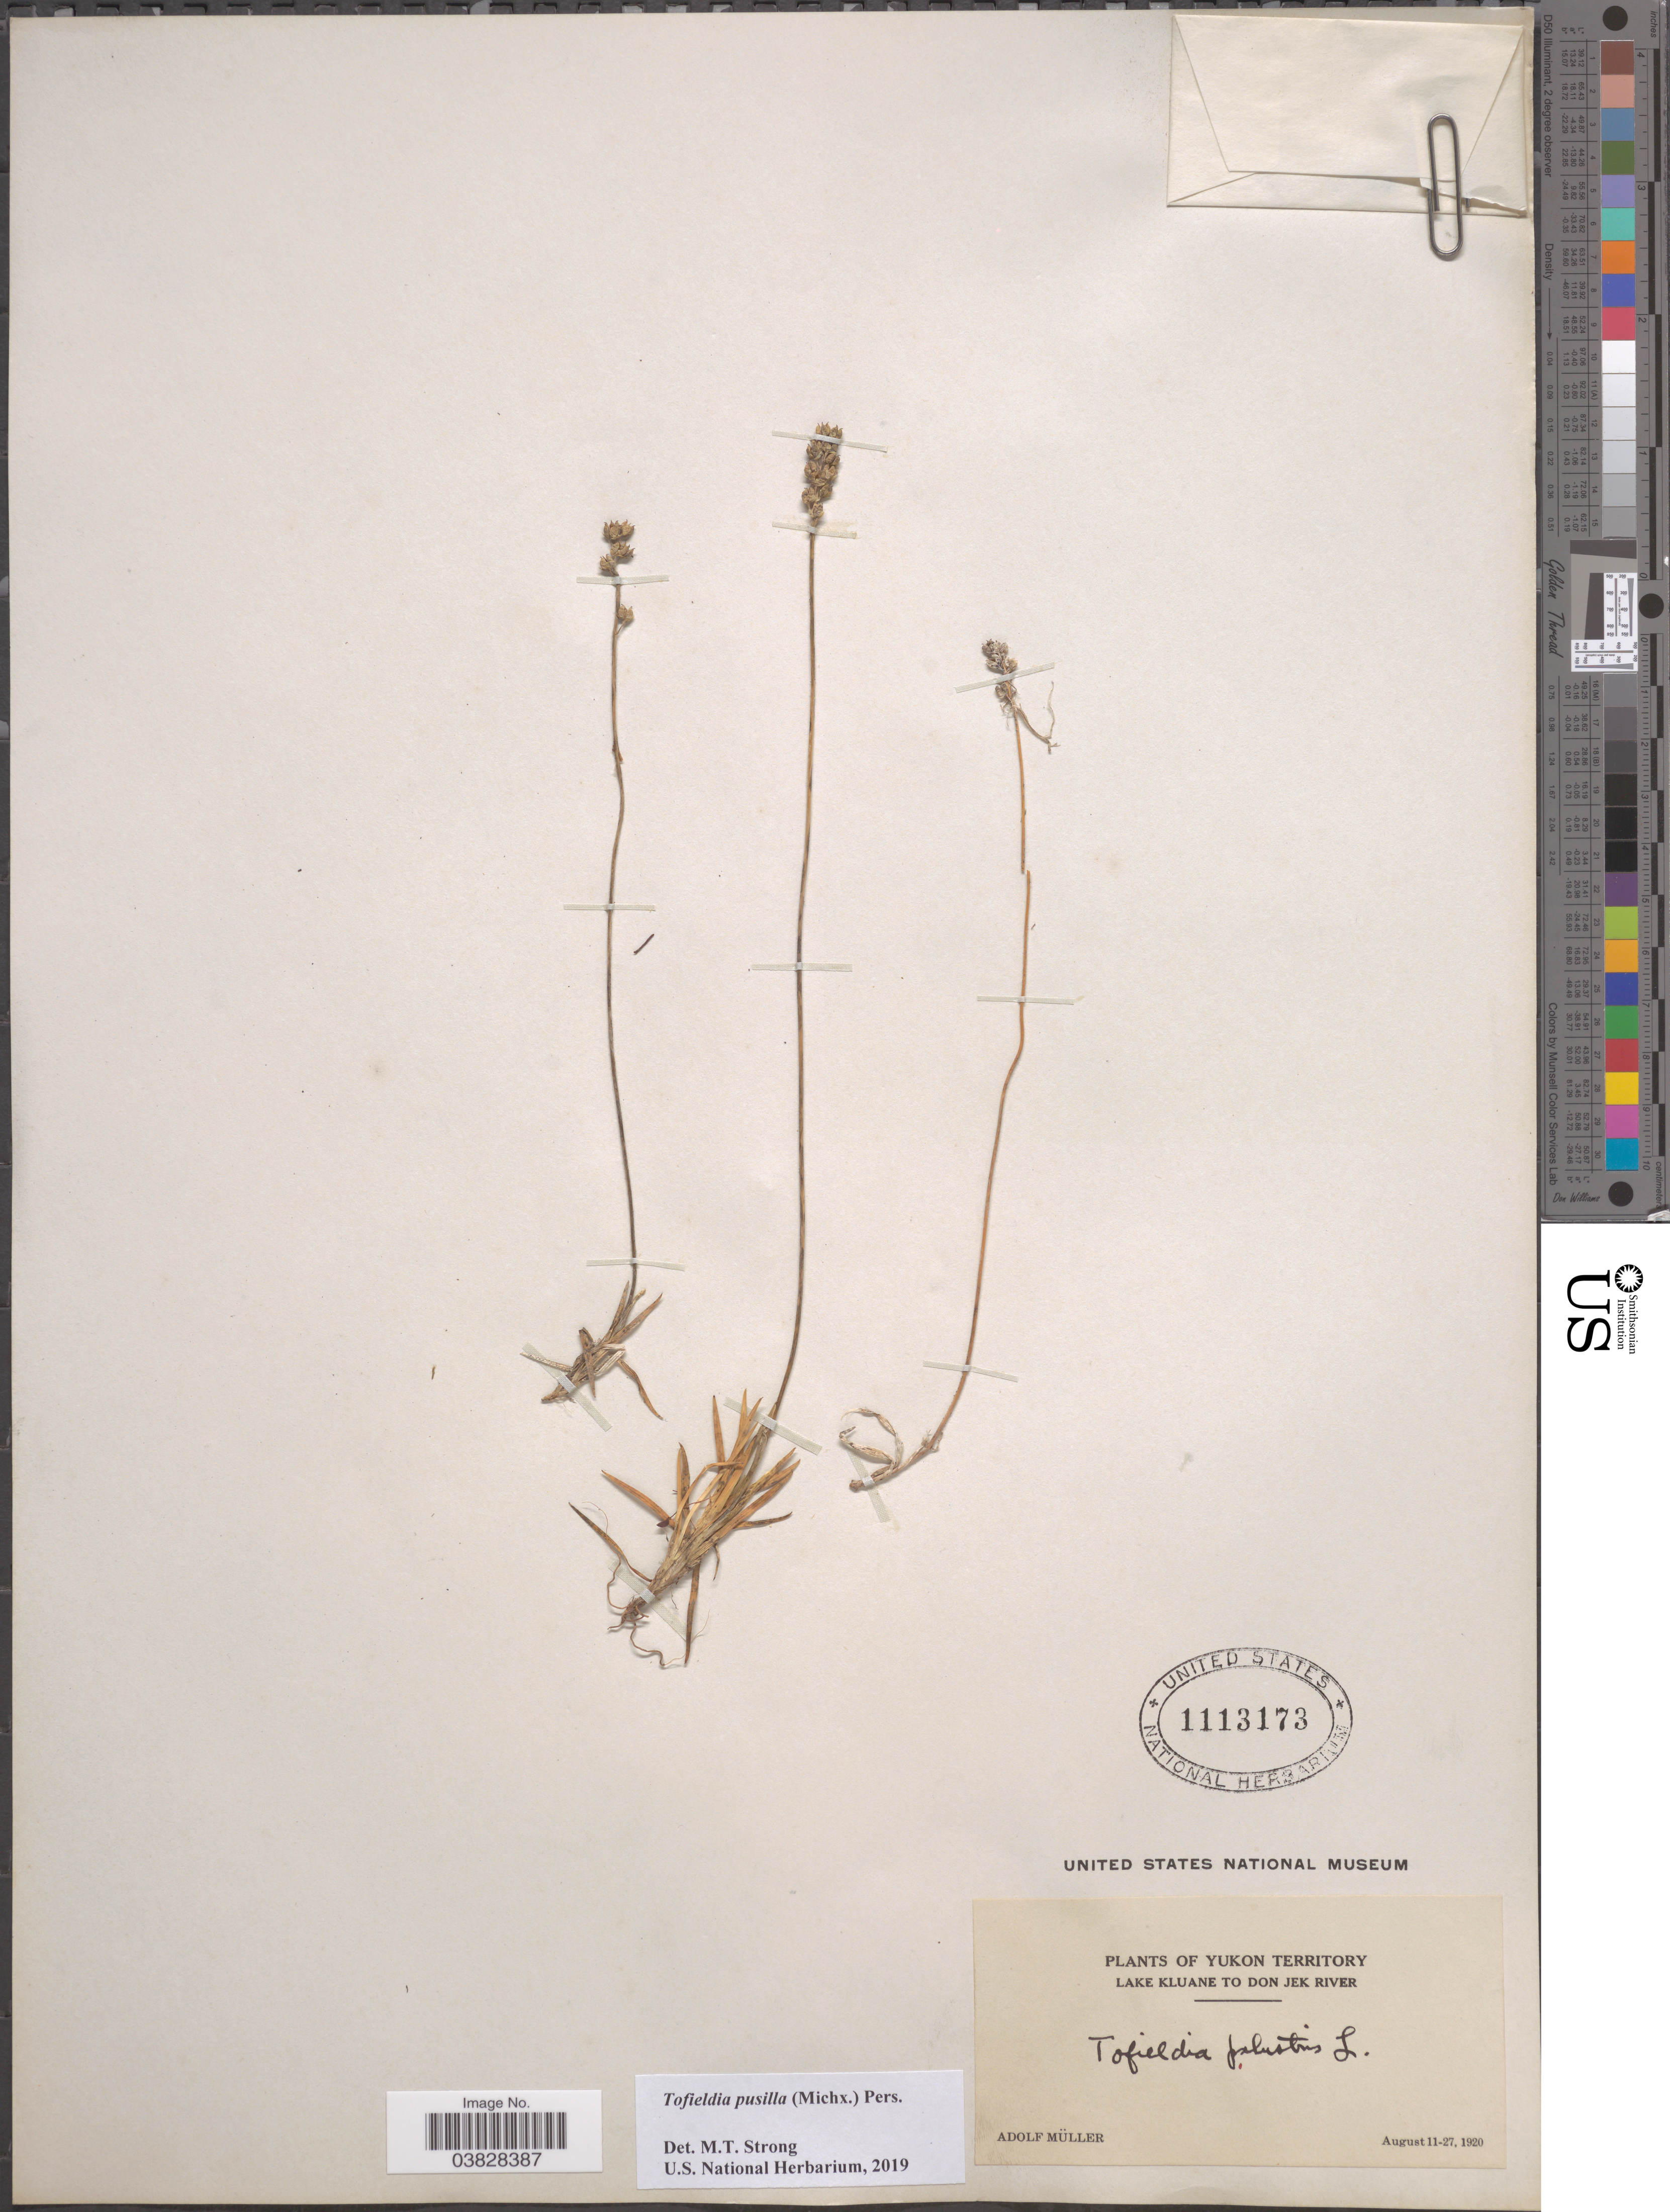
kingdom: Plantae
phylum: Tracheophyta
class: Liliopsida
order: Alismatales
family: Tofieldiaceae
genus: Tofieldia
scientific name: Tofieldia pusilla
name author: (Michx.) Pers.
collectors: A. Muller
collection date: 1920-08-11/1920-08-27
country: Canada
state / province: Yukon Territory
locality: Lake Kluane to Don Jek River.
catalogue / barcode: US 1113173